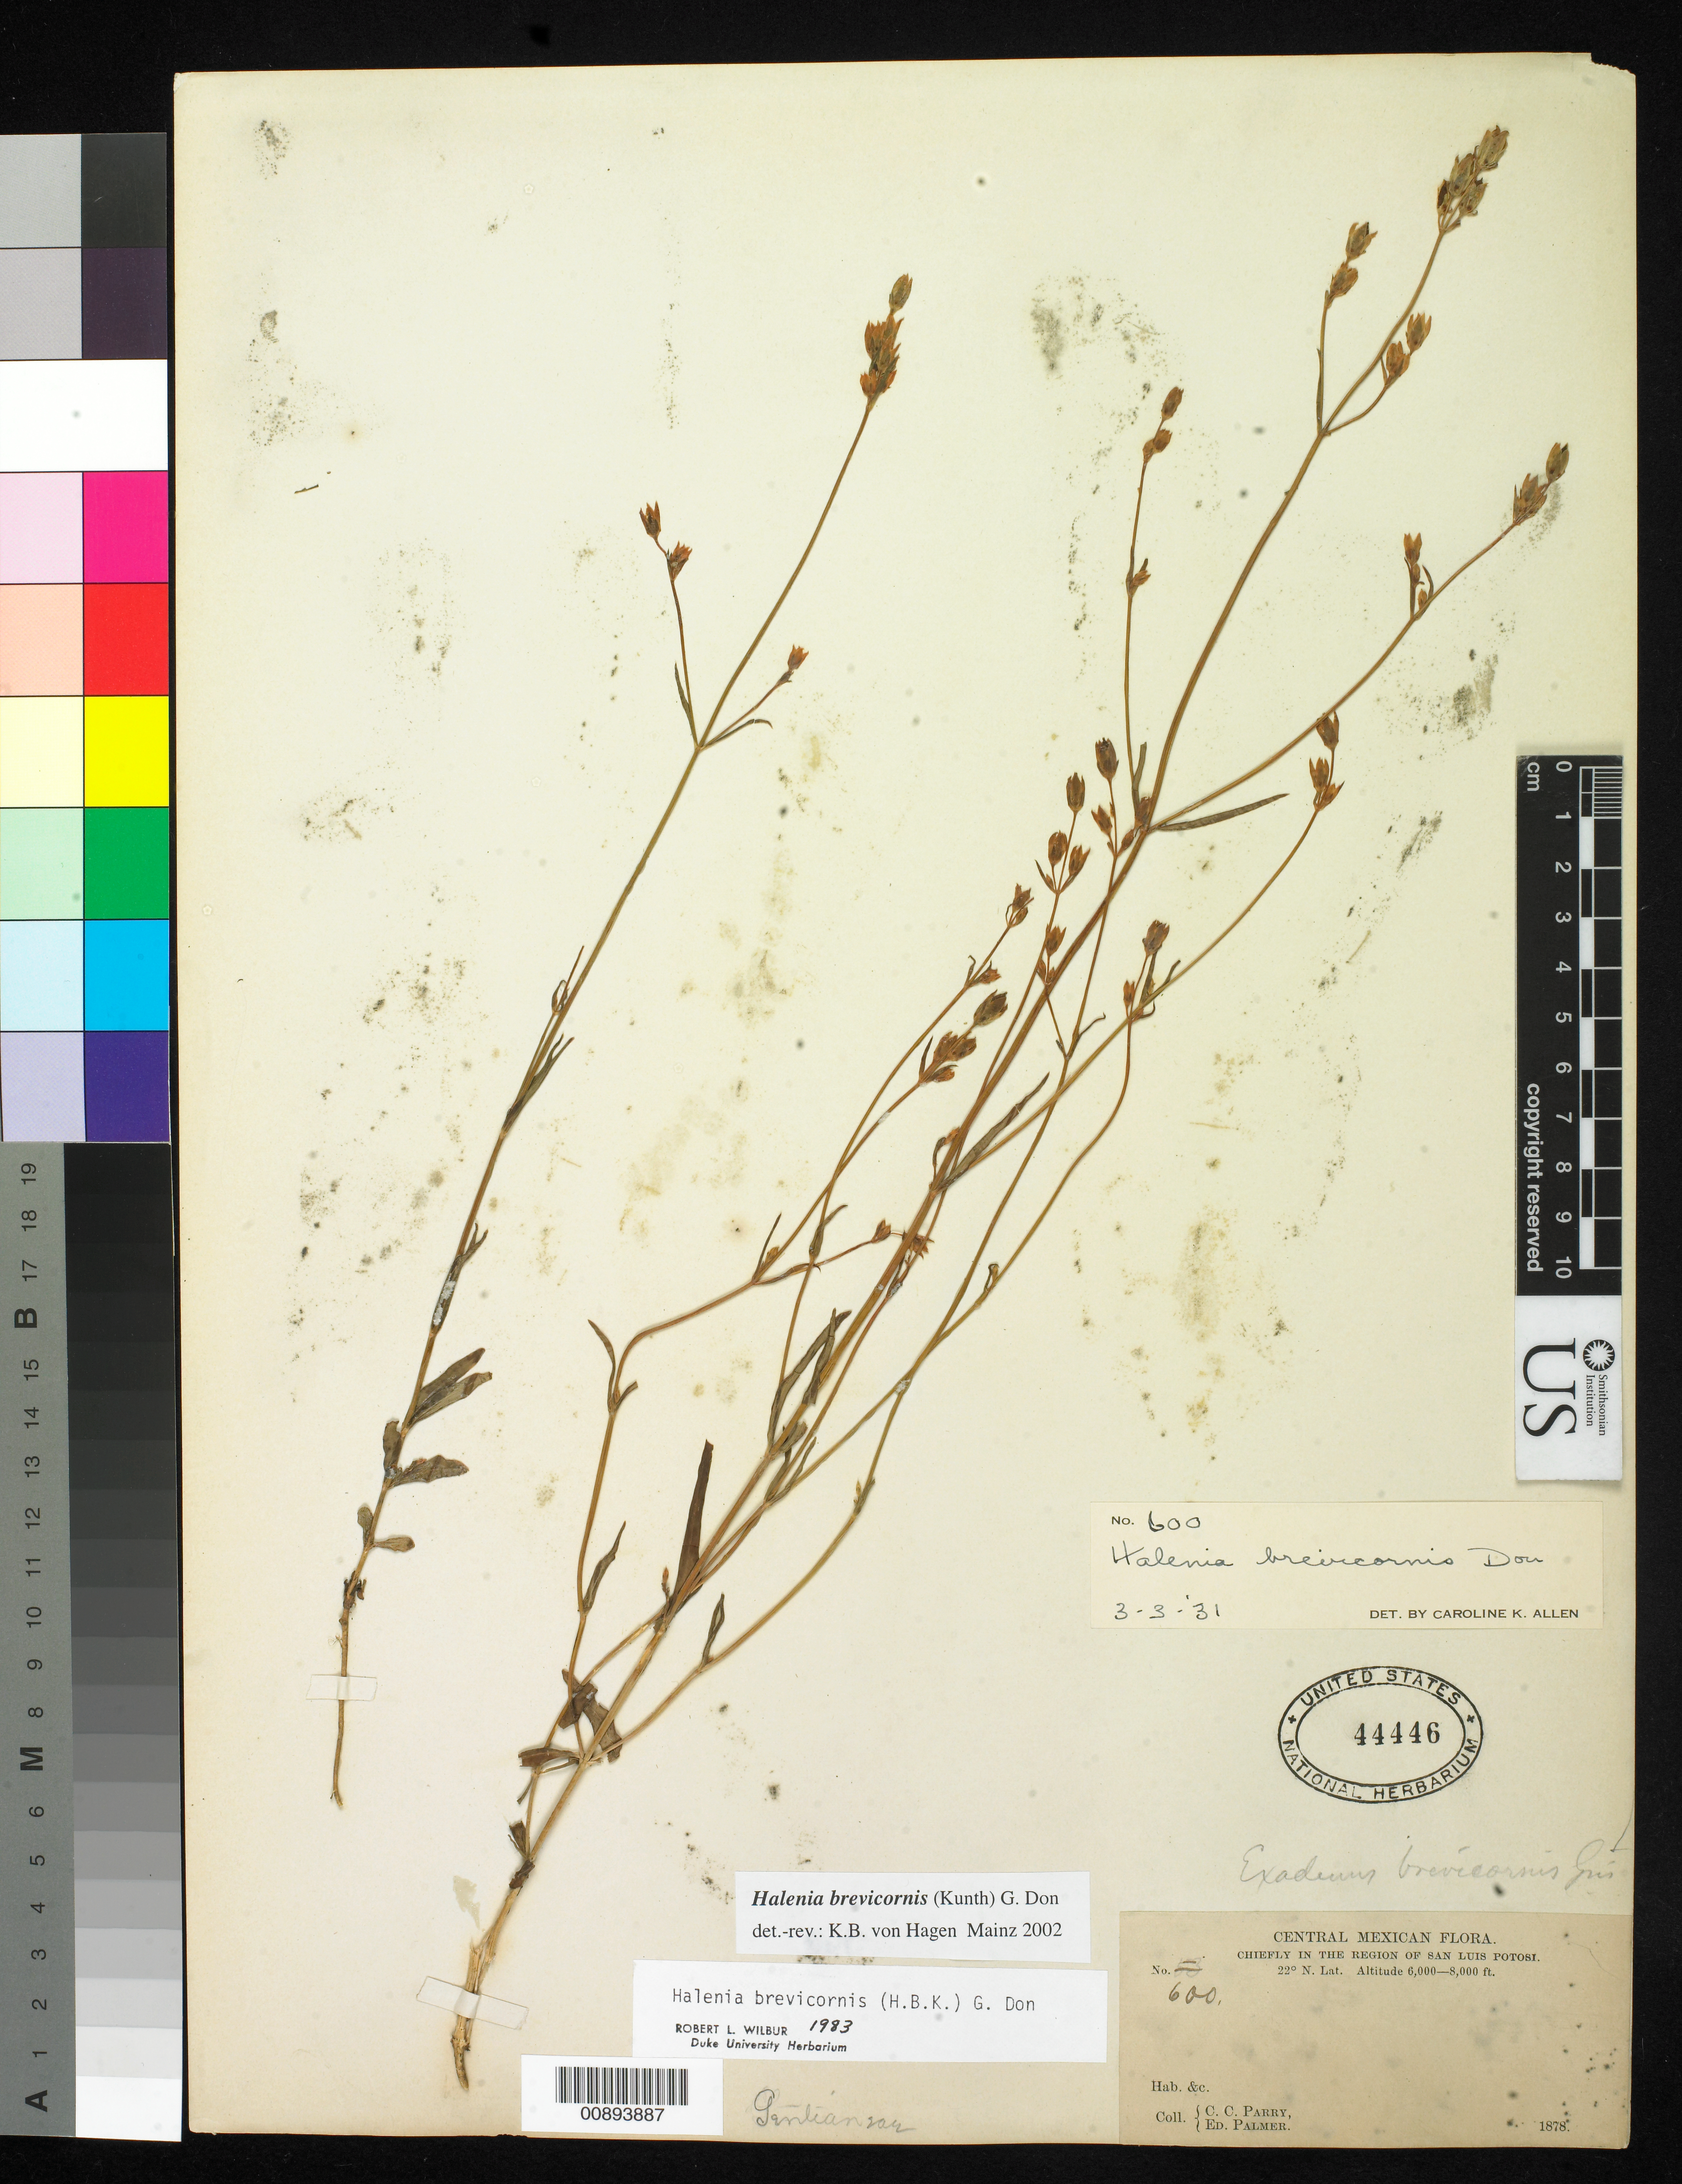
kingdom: Plantae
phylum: Tracheophyta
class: Magnoliopsida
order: Gentianales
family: Gentianaceae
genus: Halenia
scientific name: Halenia brevicornis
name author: (Kunth) G. Don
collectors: C. C. Parry & E. Palmer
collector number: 600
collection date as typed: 1878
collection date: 1878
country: Mexico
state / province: San Luis Potosí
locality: Chiefly in ther region of San Luis Potosí.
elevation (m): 1829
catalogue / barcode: US 44446